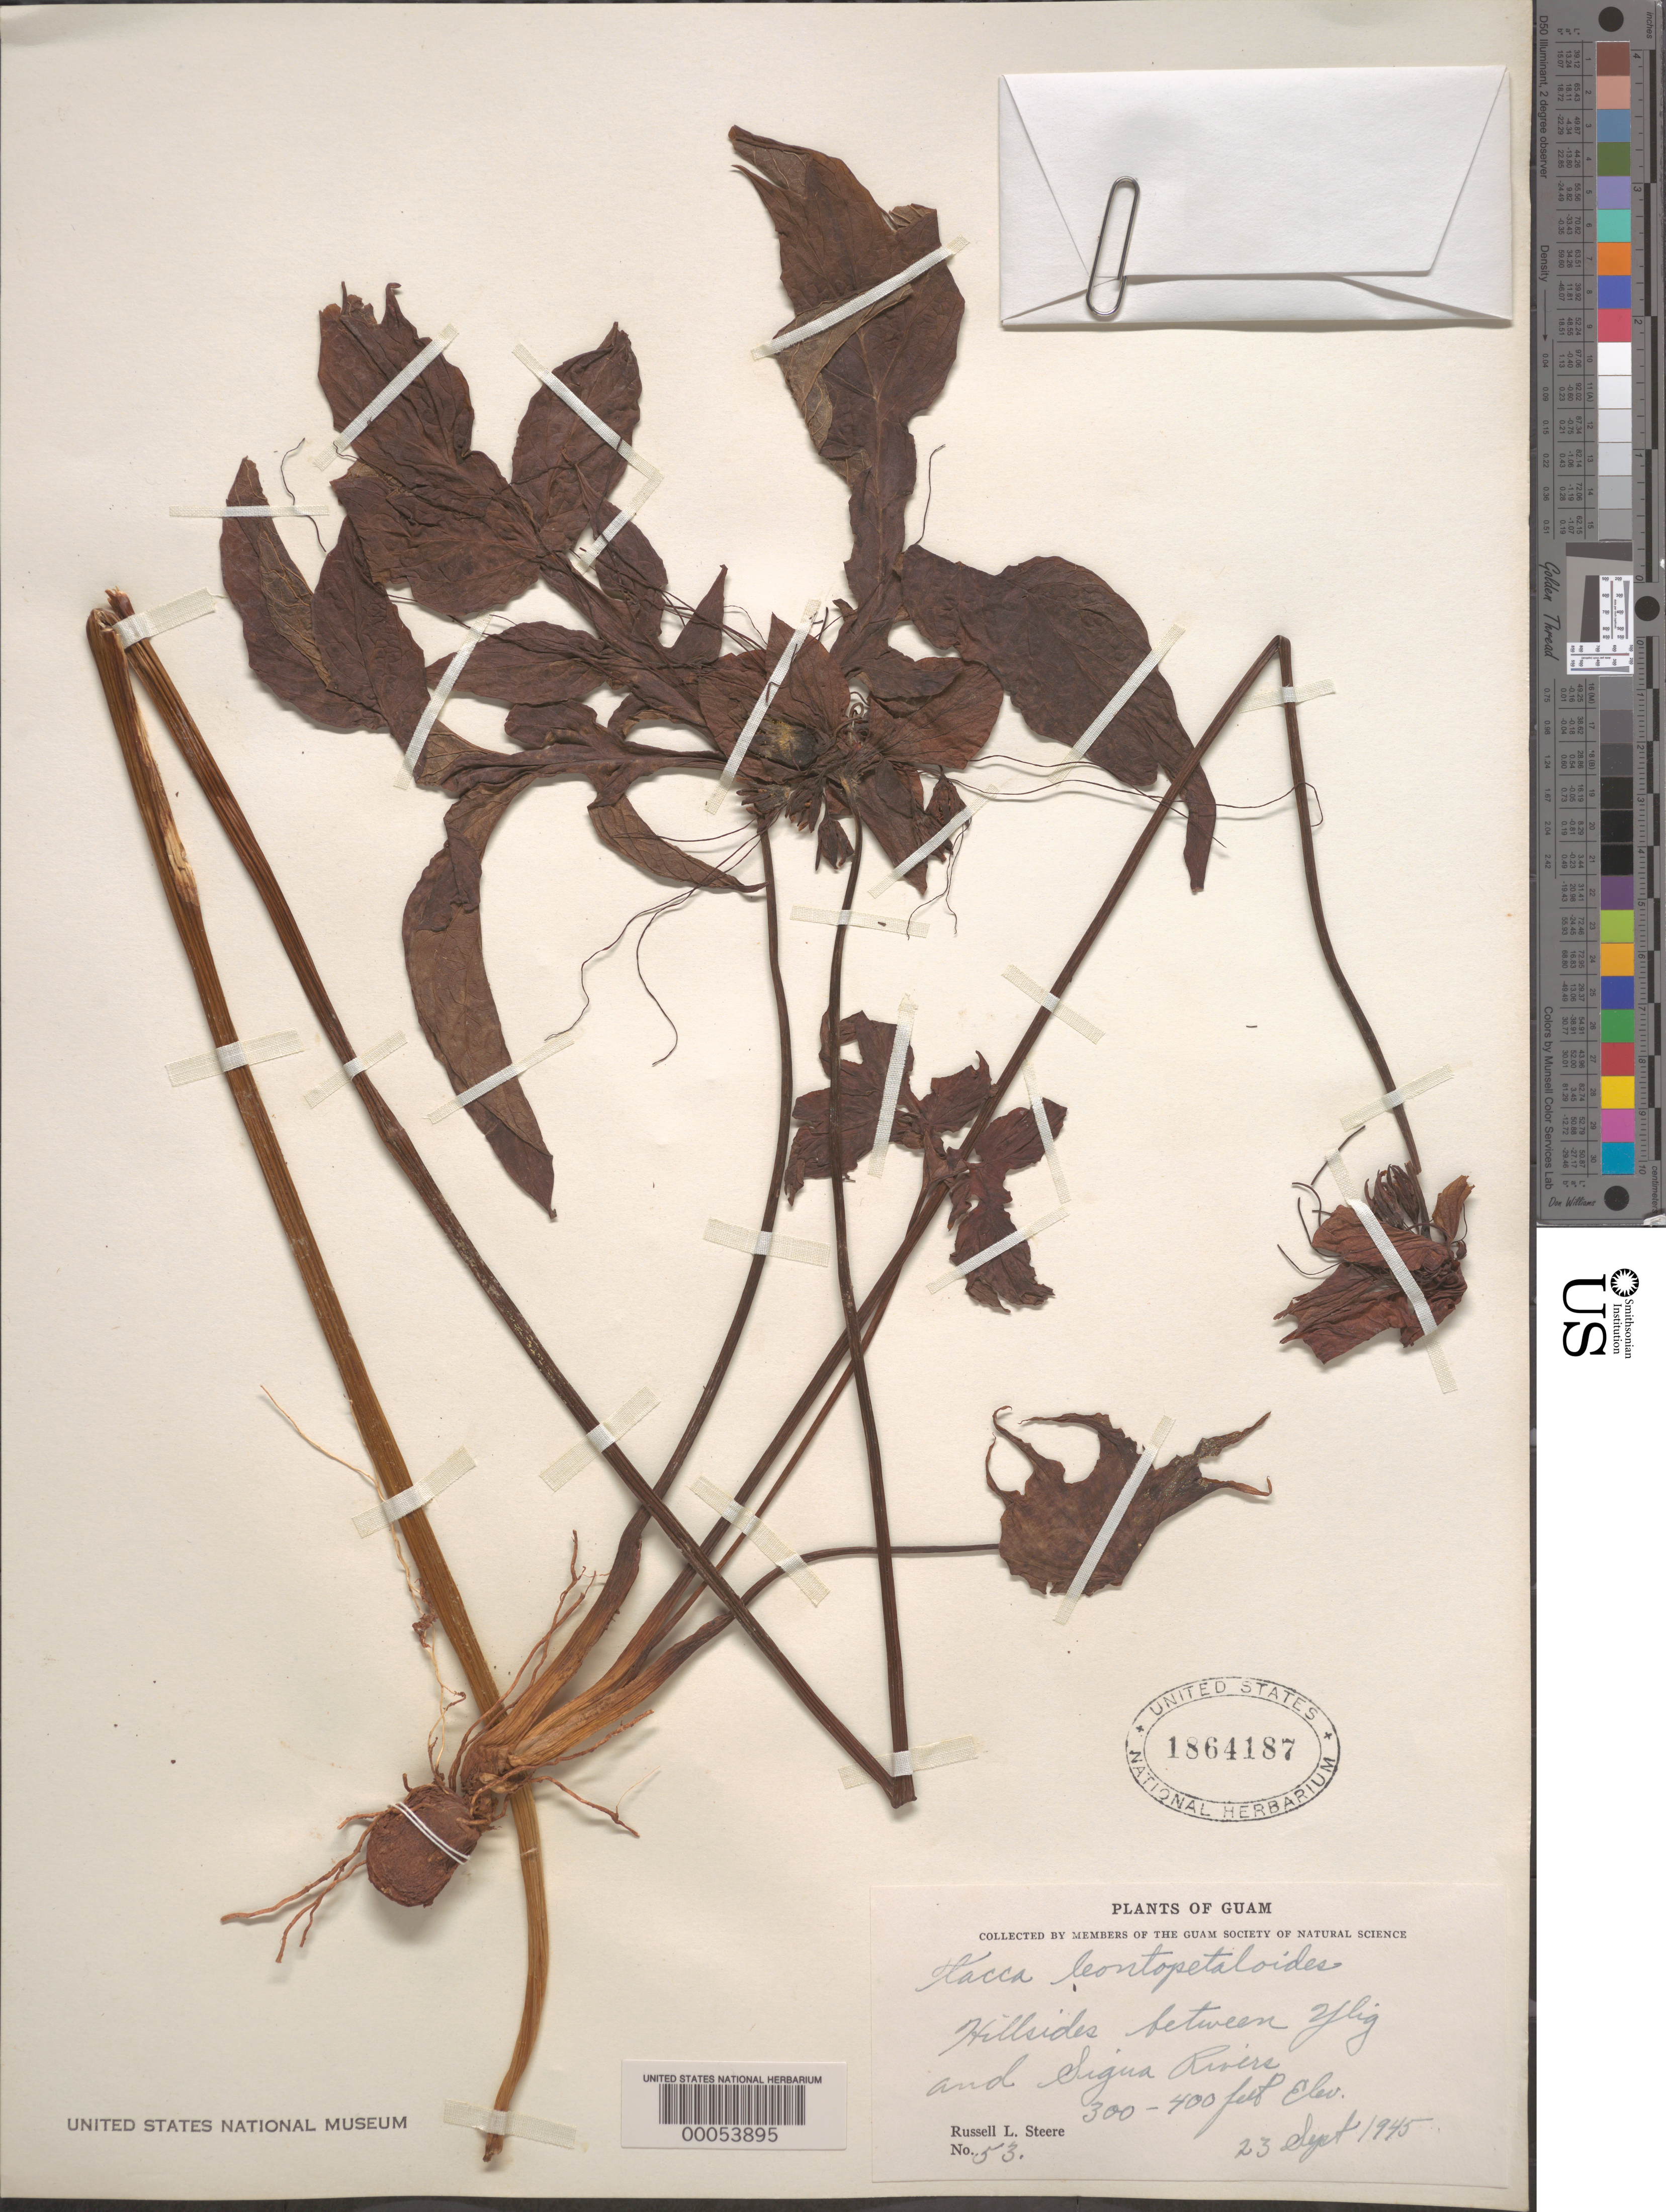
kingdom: Plantae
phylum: Tracheophyta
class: Liliopsida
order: Dioscoreales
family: Dioscoreaceae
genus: Tacca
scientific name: Tacca leontopetaloides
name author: (L.) Kuntze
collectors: W. C. Steere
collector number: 53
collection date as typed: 23 Sep 1945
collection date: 1945-09-23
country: Guam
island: Guam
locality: Hillsides between ylig river and sigua river.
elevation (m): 91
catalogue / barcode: US 1864187